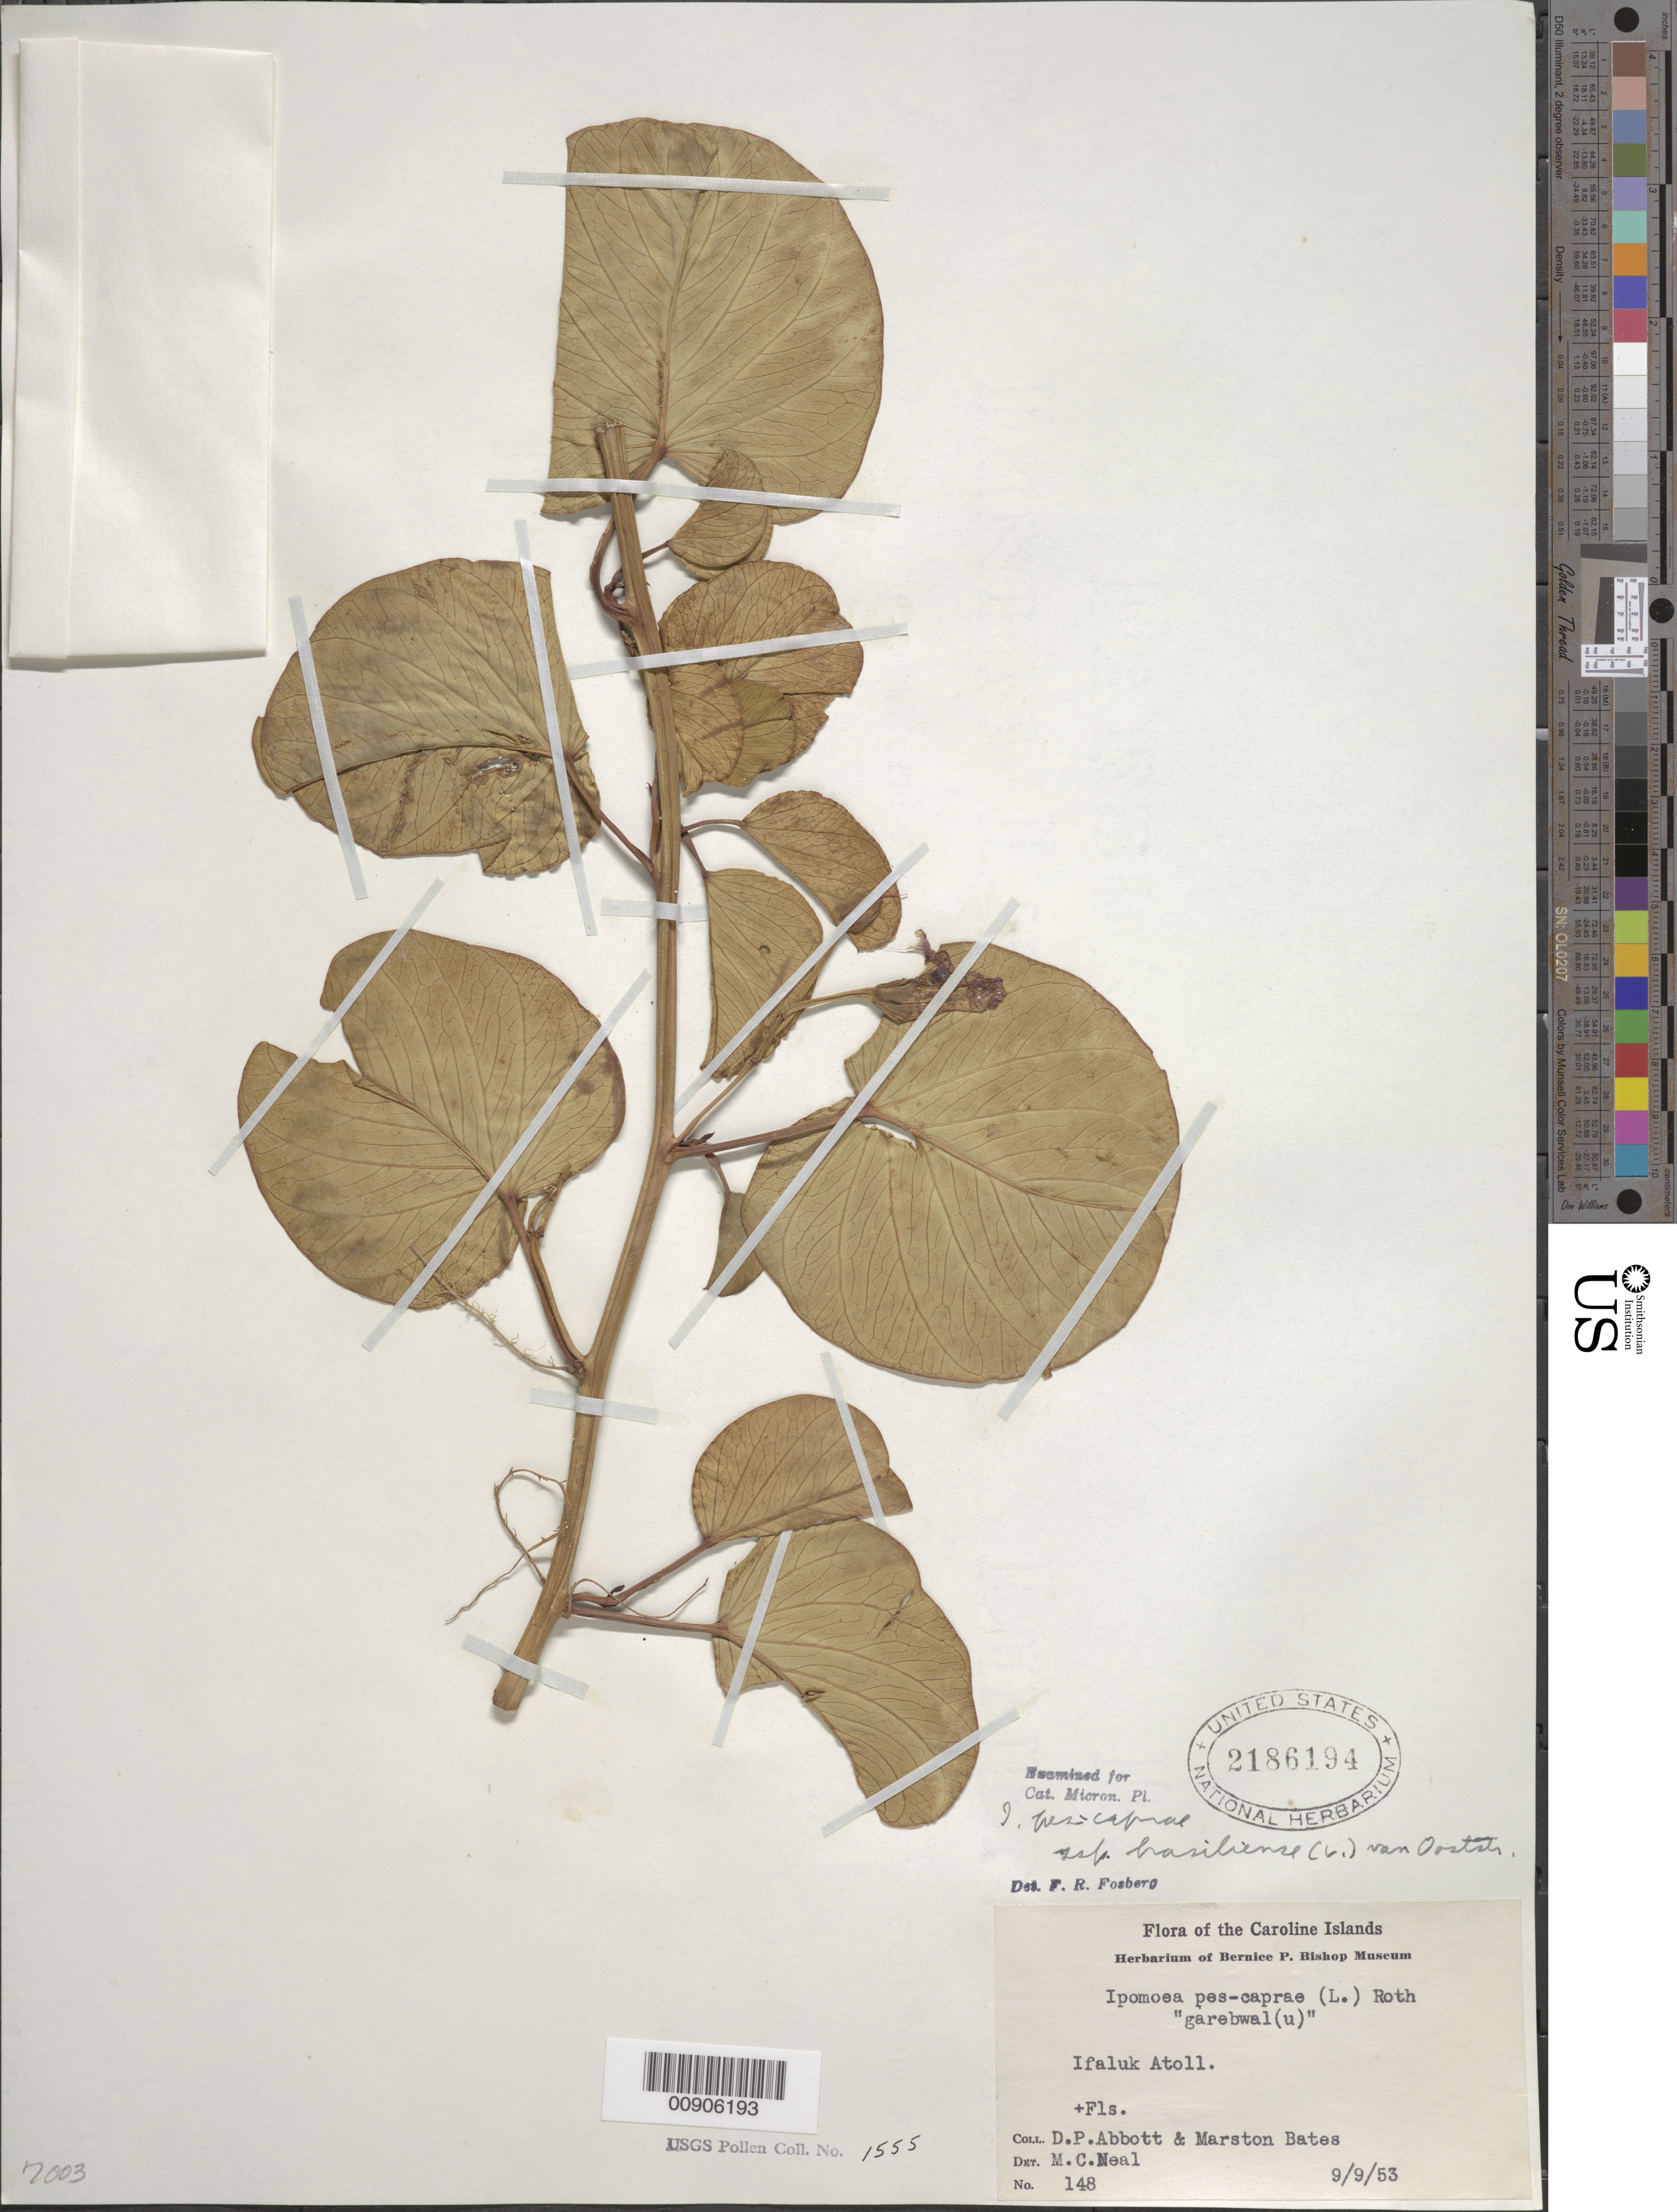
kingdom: Plantae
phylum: Tracheophyta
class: Magnoliopsida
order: Solanales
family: Convolvulaceae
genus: Ipomoea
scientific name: Ipomoea pes-caprae subsp. brasiliensis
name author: (L.) Ooststr.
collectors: D. P. Abbott & W. Ning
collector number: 148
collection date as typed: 09 Sep 1953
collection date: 1953-09-09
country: Micronesia, Federated States of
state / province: Yap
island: Ifalik (Ifaluk) Atoll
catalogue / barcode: US 2186194